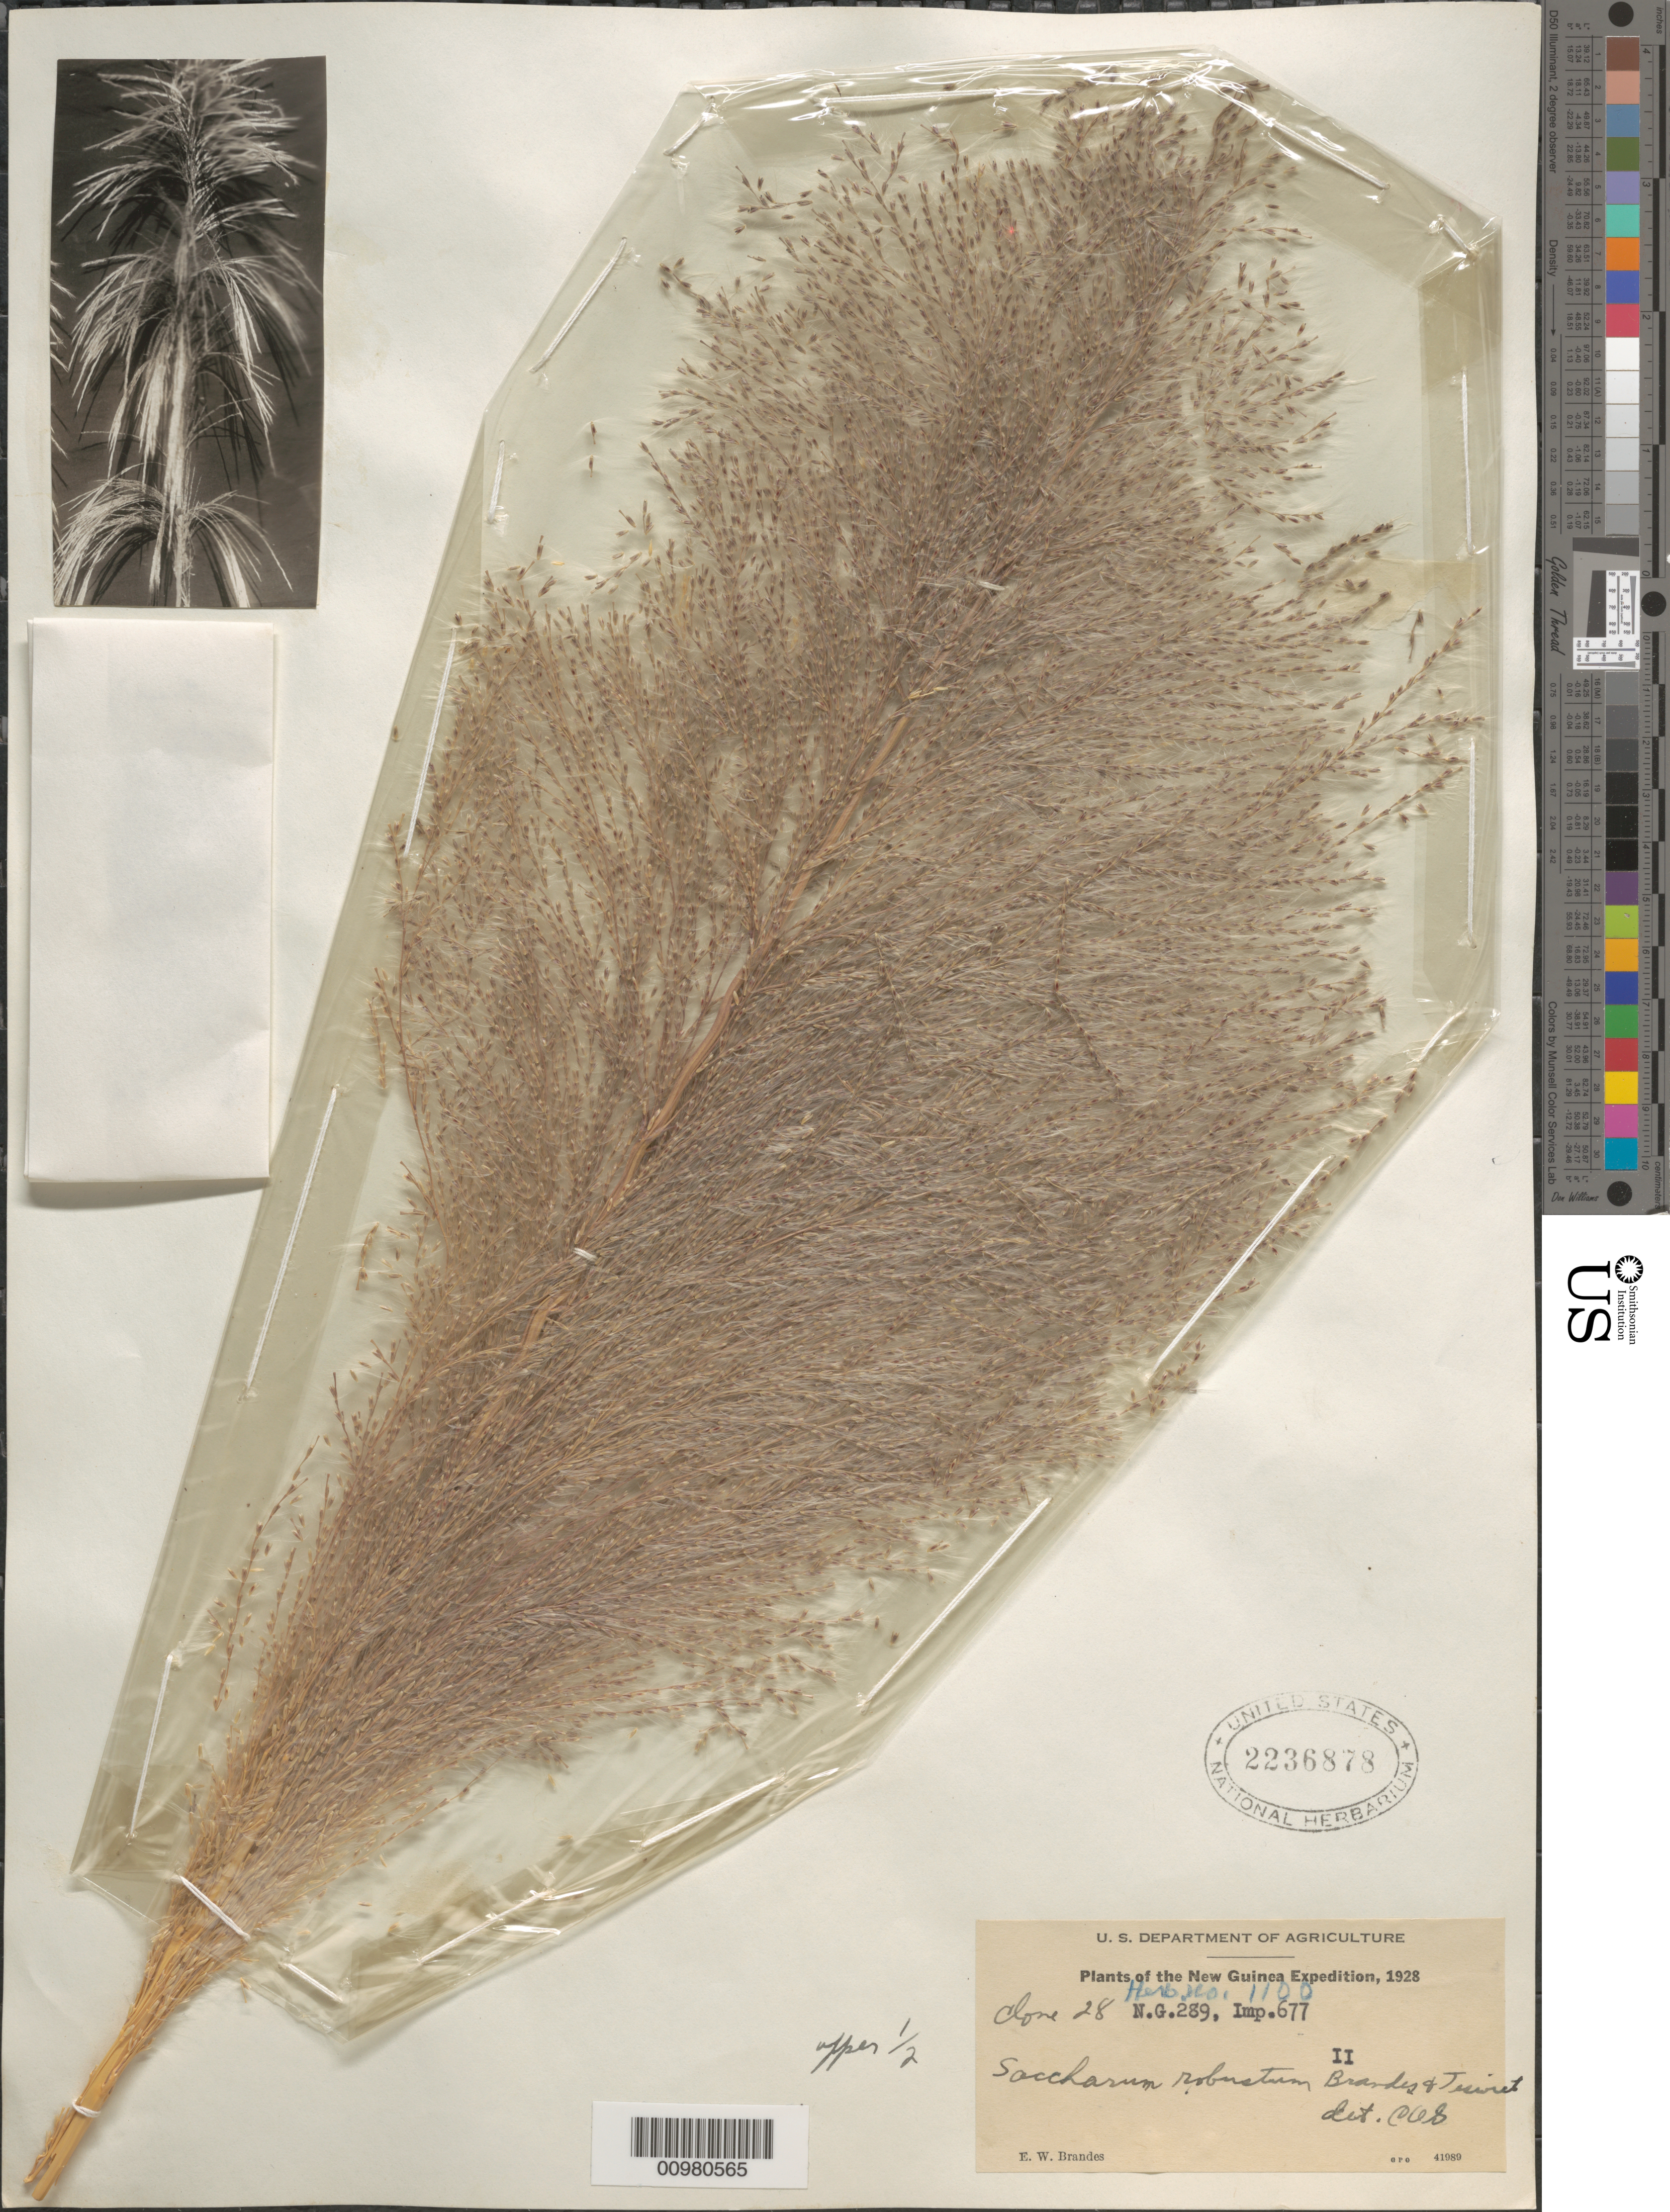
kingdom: Plantae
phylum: Tracheophyta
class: Liliopsida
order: Poales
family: Poaceae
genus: Saccharum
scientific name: Saccharum sinense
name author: Roxb.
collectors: E. Brandes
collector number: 1100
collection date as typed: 1934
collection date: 1934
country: Puerto Rico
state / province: Guayama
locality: Guayama Field Station; grown from material originally from dry rocky places near Rabaul, New Britain Island, New Guinea.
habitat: Cultivated at field station.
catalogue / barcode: US 2236878